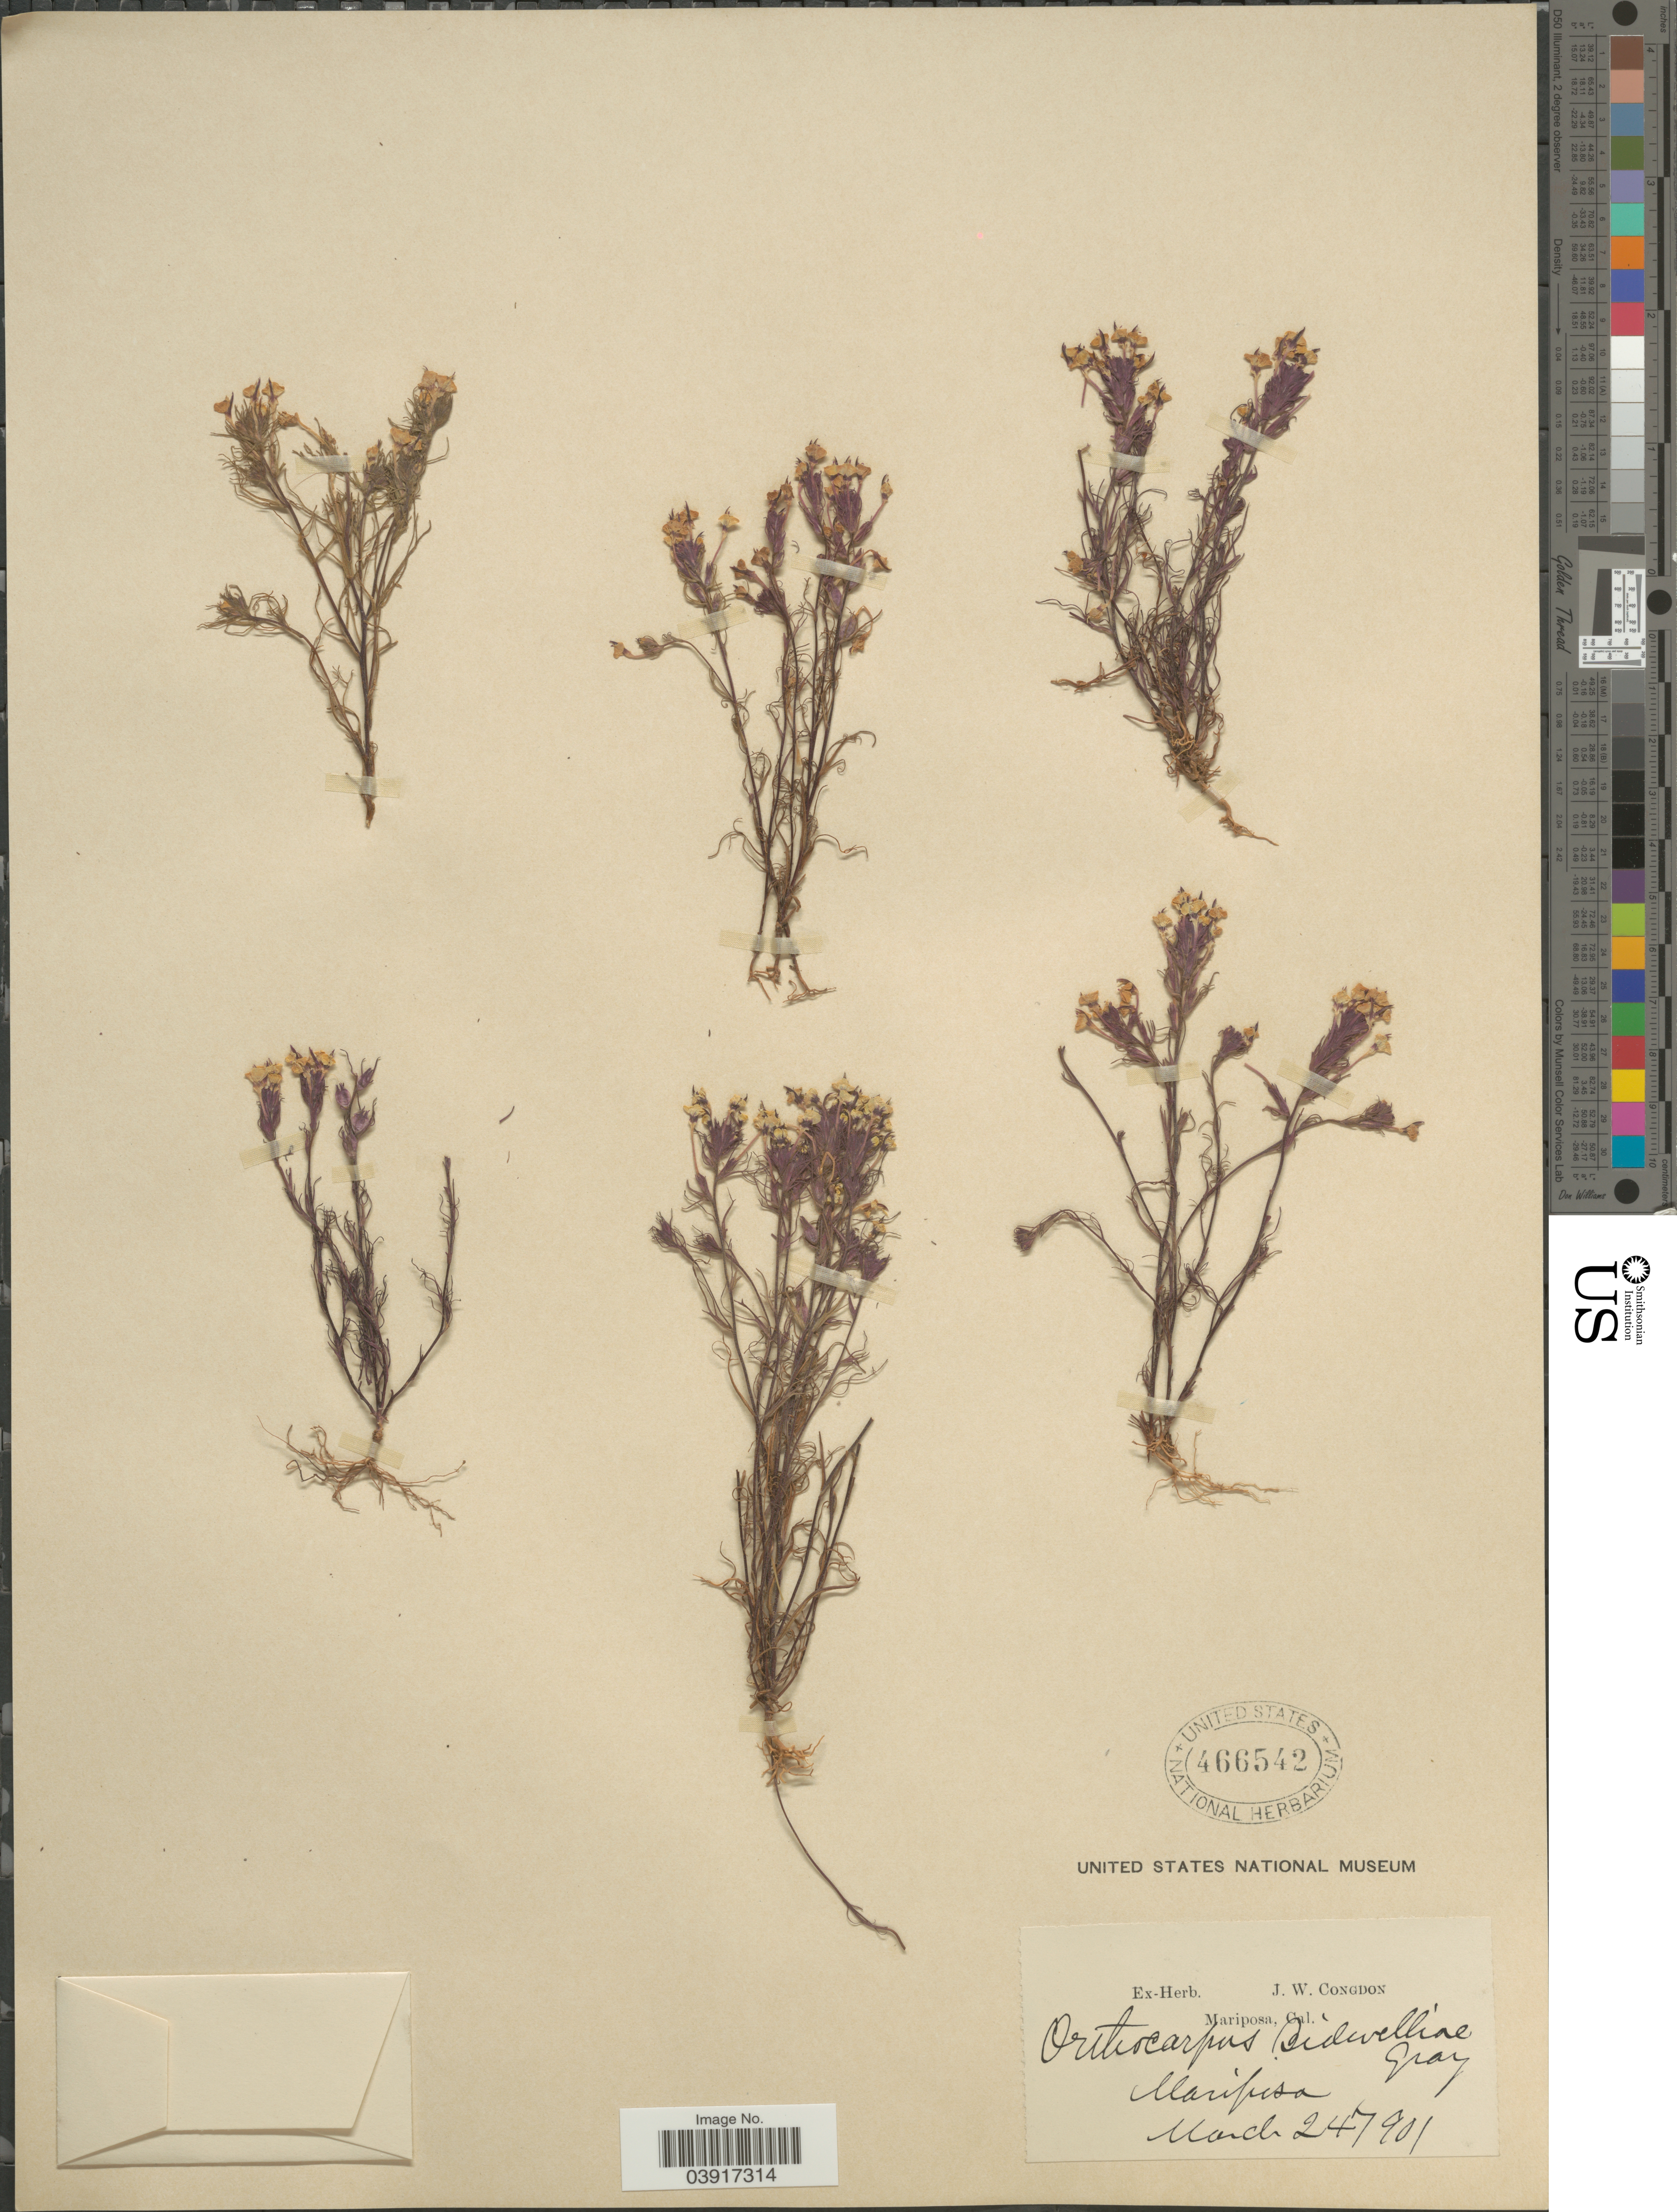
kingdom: Plantae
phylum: Tracheophyta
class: Magnoliopsida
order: Lamiales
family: Orobanchaceae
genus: Orthocarpus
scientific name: Orthocarpus erianthus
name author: Benth.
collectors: ex herb. J. W. Congdon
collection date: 1901-03-24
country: United States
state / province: California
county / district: Mariposa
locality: Mariposa.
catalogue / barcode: US 466542